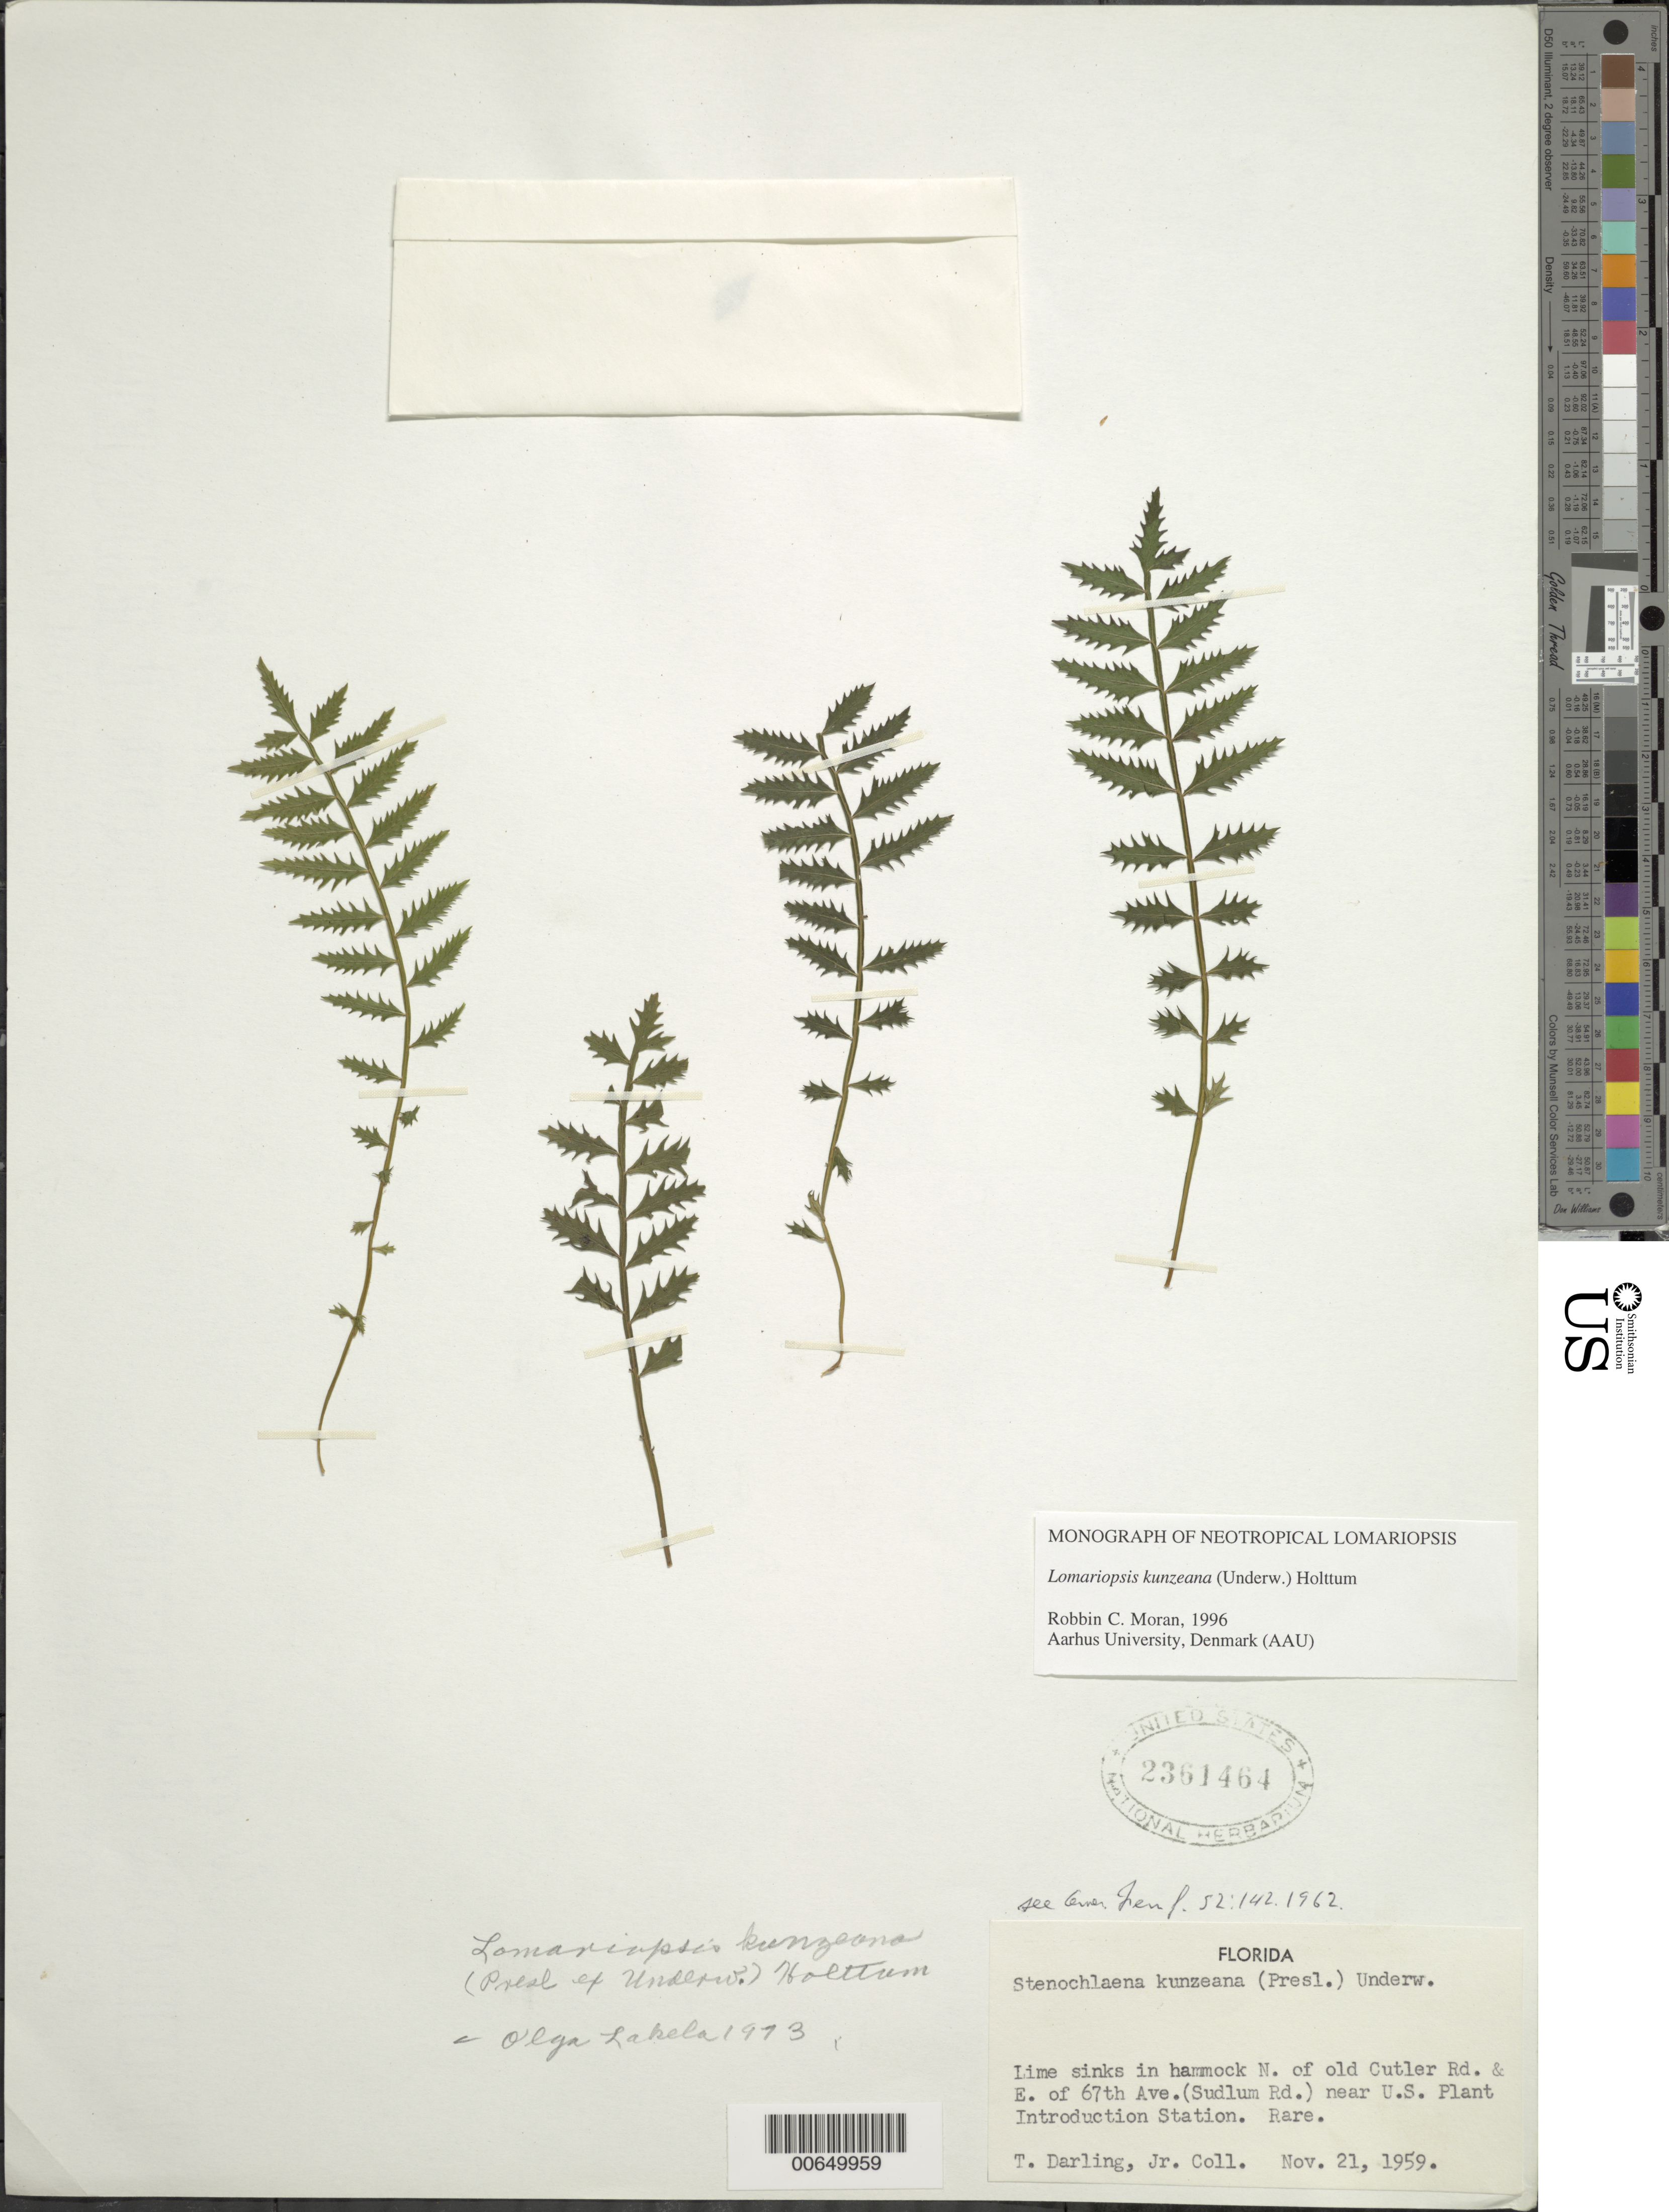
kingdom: Plantae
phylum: Tracheophyta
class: Polypodiopsida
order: Polypodiales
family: Lomariopsidaceae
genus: Lomariopsis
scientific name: Lomariopsis kunzeana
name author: (Underw.) Holttum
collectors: T. Darling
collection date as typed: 21 Nov 1952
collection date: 1952-11-21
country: United States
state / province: Florida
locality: N of Old Cutler Rd. & E. of 67 Ave. (Sudlam <sic> Rd.) near US Plant Introduction Station.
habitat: Lime sinks in hammock.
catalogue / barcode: US 2361464